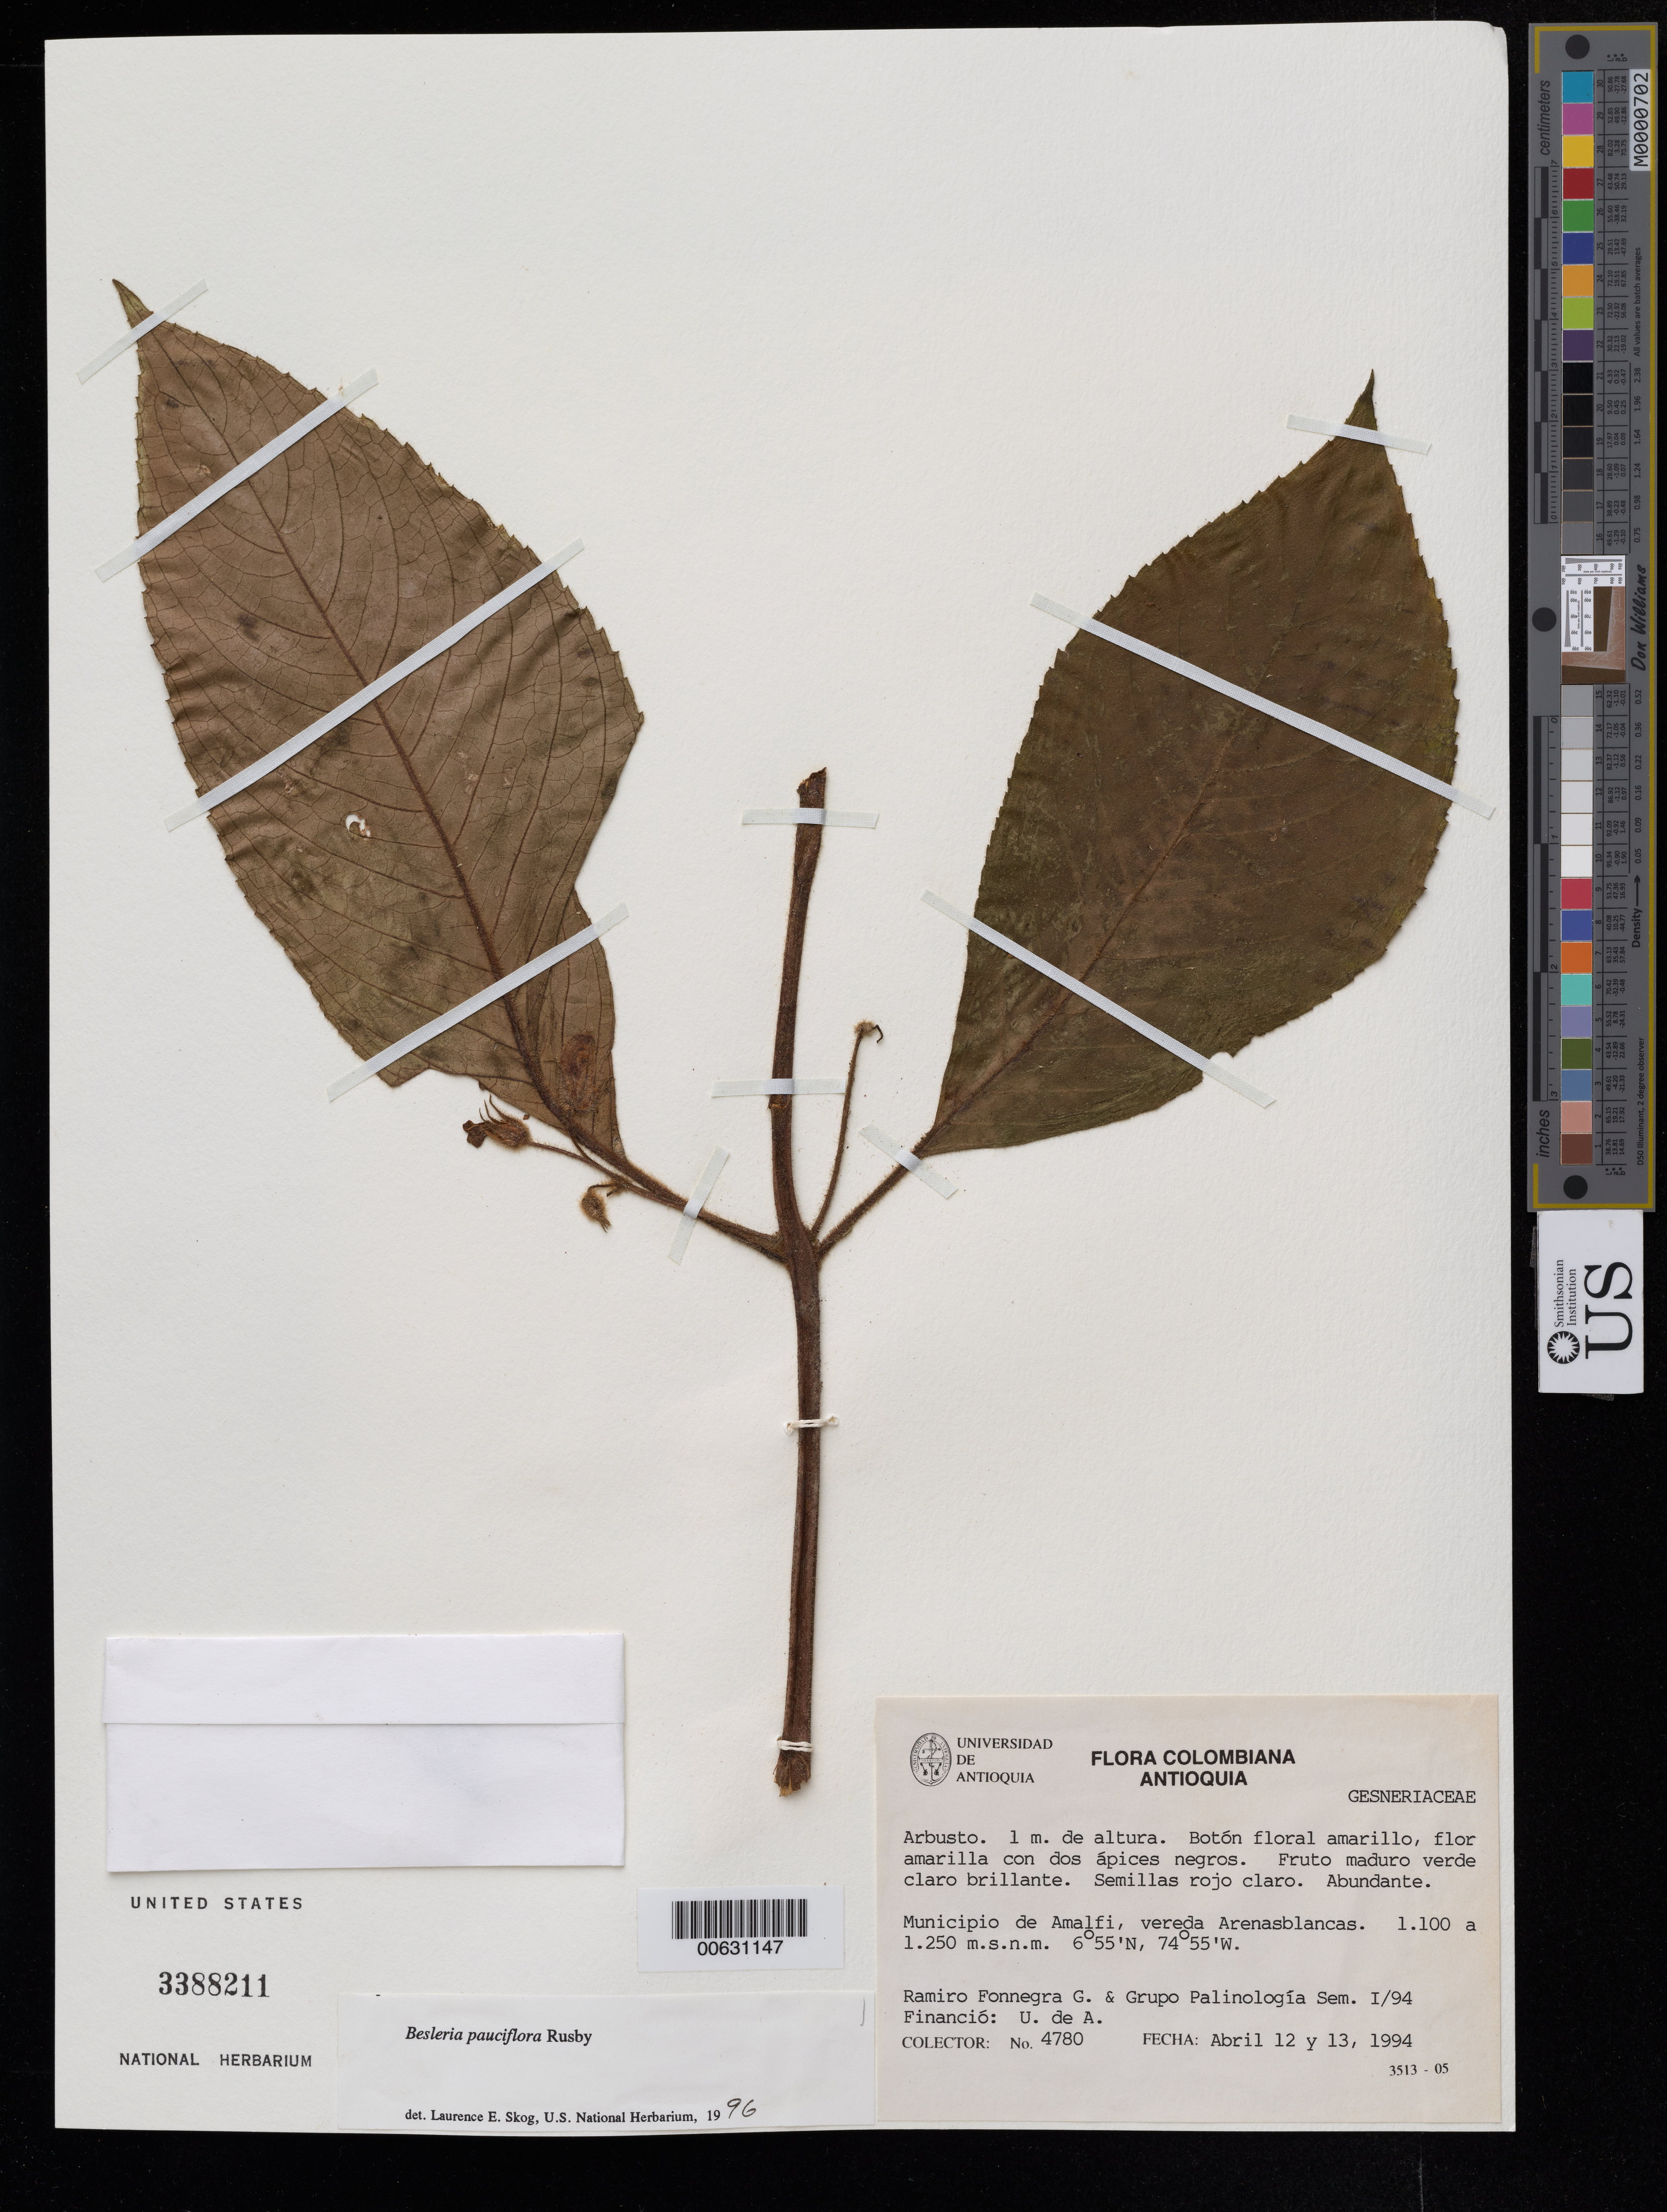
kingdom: Plantae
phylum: Tracheophyta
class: Magnoliopsida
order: Lamiales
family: Gesneriaceae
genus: Besleria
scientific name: Besleria pauciflora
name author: Rusby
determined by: Skog, Laurence E.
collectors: R. Fonnegra G. & Grupo Palinología Sem. I/94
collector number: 4780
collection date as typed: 12-13 Apr 1994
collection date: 1994-04-12/1994-04-13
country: Colombia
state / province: Antioquia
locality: Mpio. de Amalfi, verede Arenasblancas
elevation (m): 1100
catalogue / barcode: US 3388211